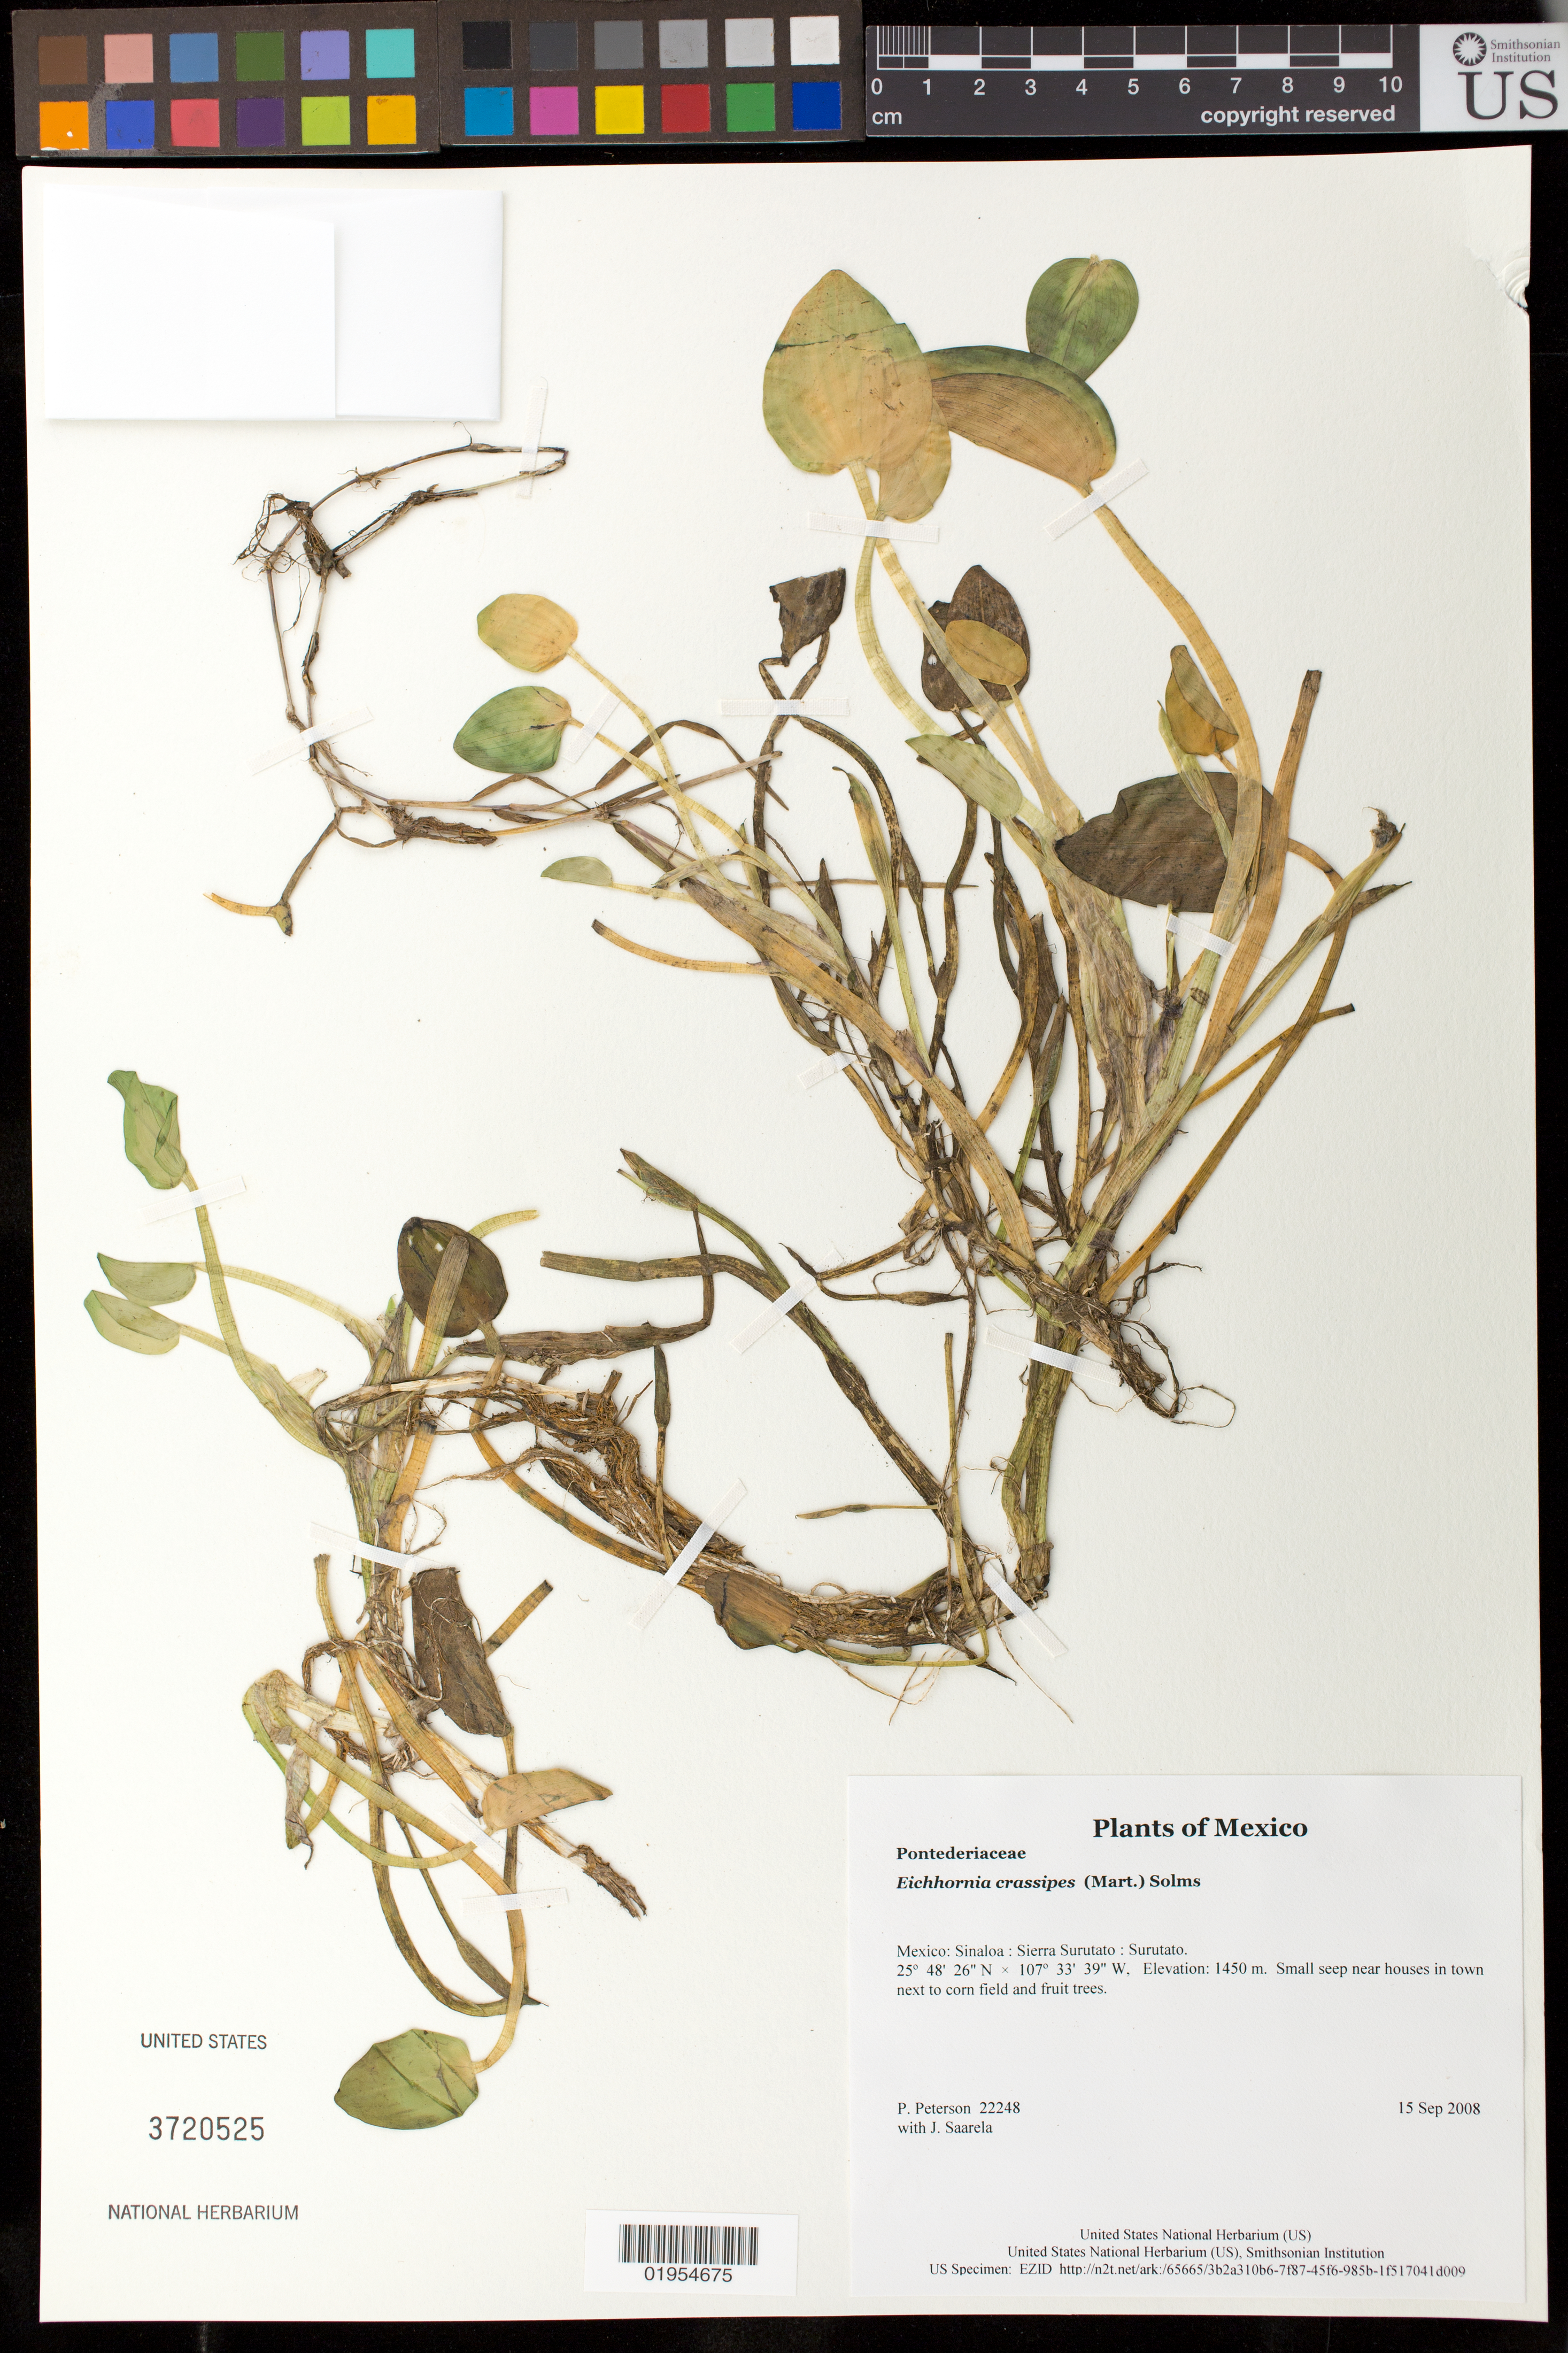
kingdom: Plantae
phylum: Tracheophyta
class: Liliopsida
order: Commelinales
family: Pontederiaceae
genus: Eichhornia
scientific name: Eichhornia crassipes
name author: (Mart.) Solms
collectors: P. M. Peterson & J. Saarela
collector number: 22248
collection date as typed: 15 Sep 2008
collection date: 2008-09-15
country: Mexico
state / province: Sinaloa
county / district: Sierra Surutato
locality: Surutato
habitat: Small seep near houses in town next to corn field and fruit trees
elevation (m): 1450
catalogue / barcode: US 3720525